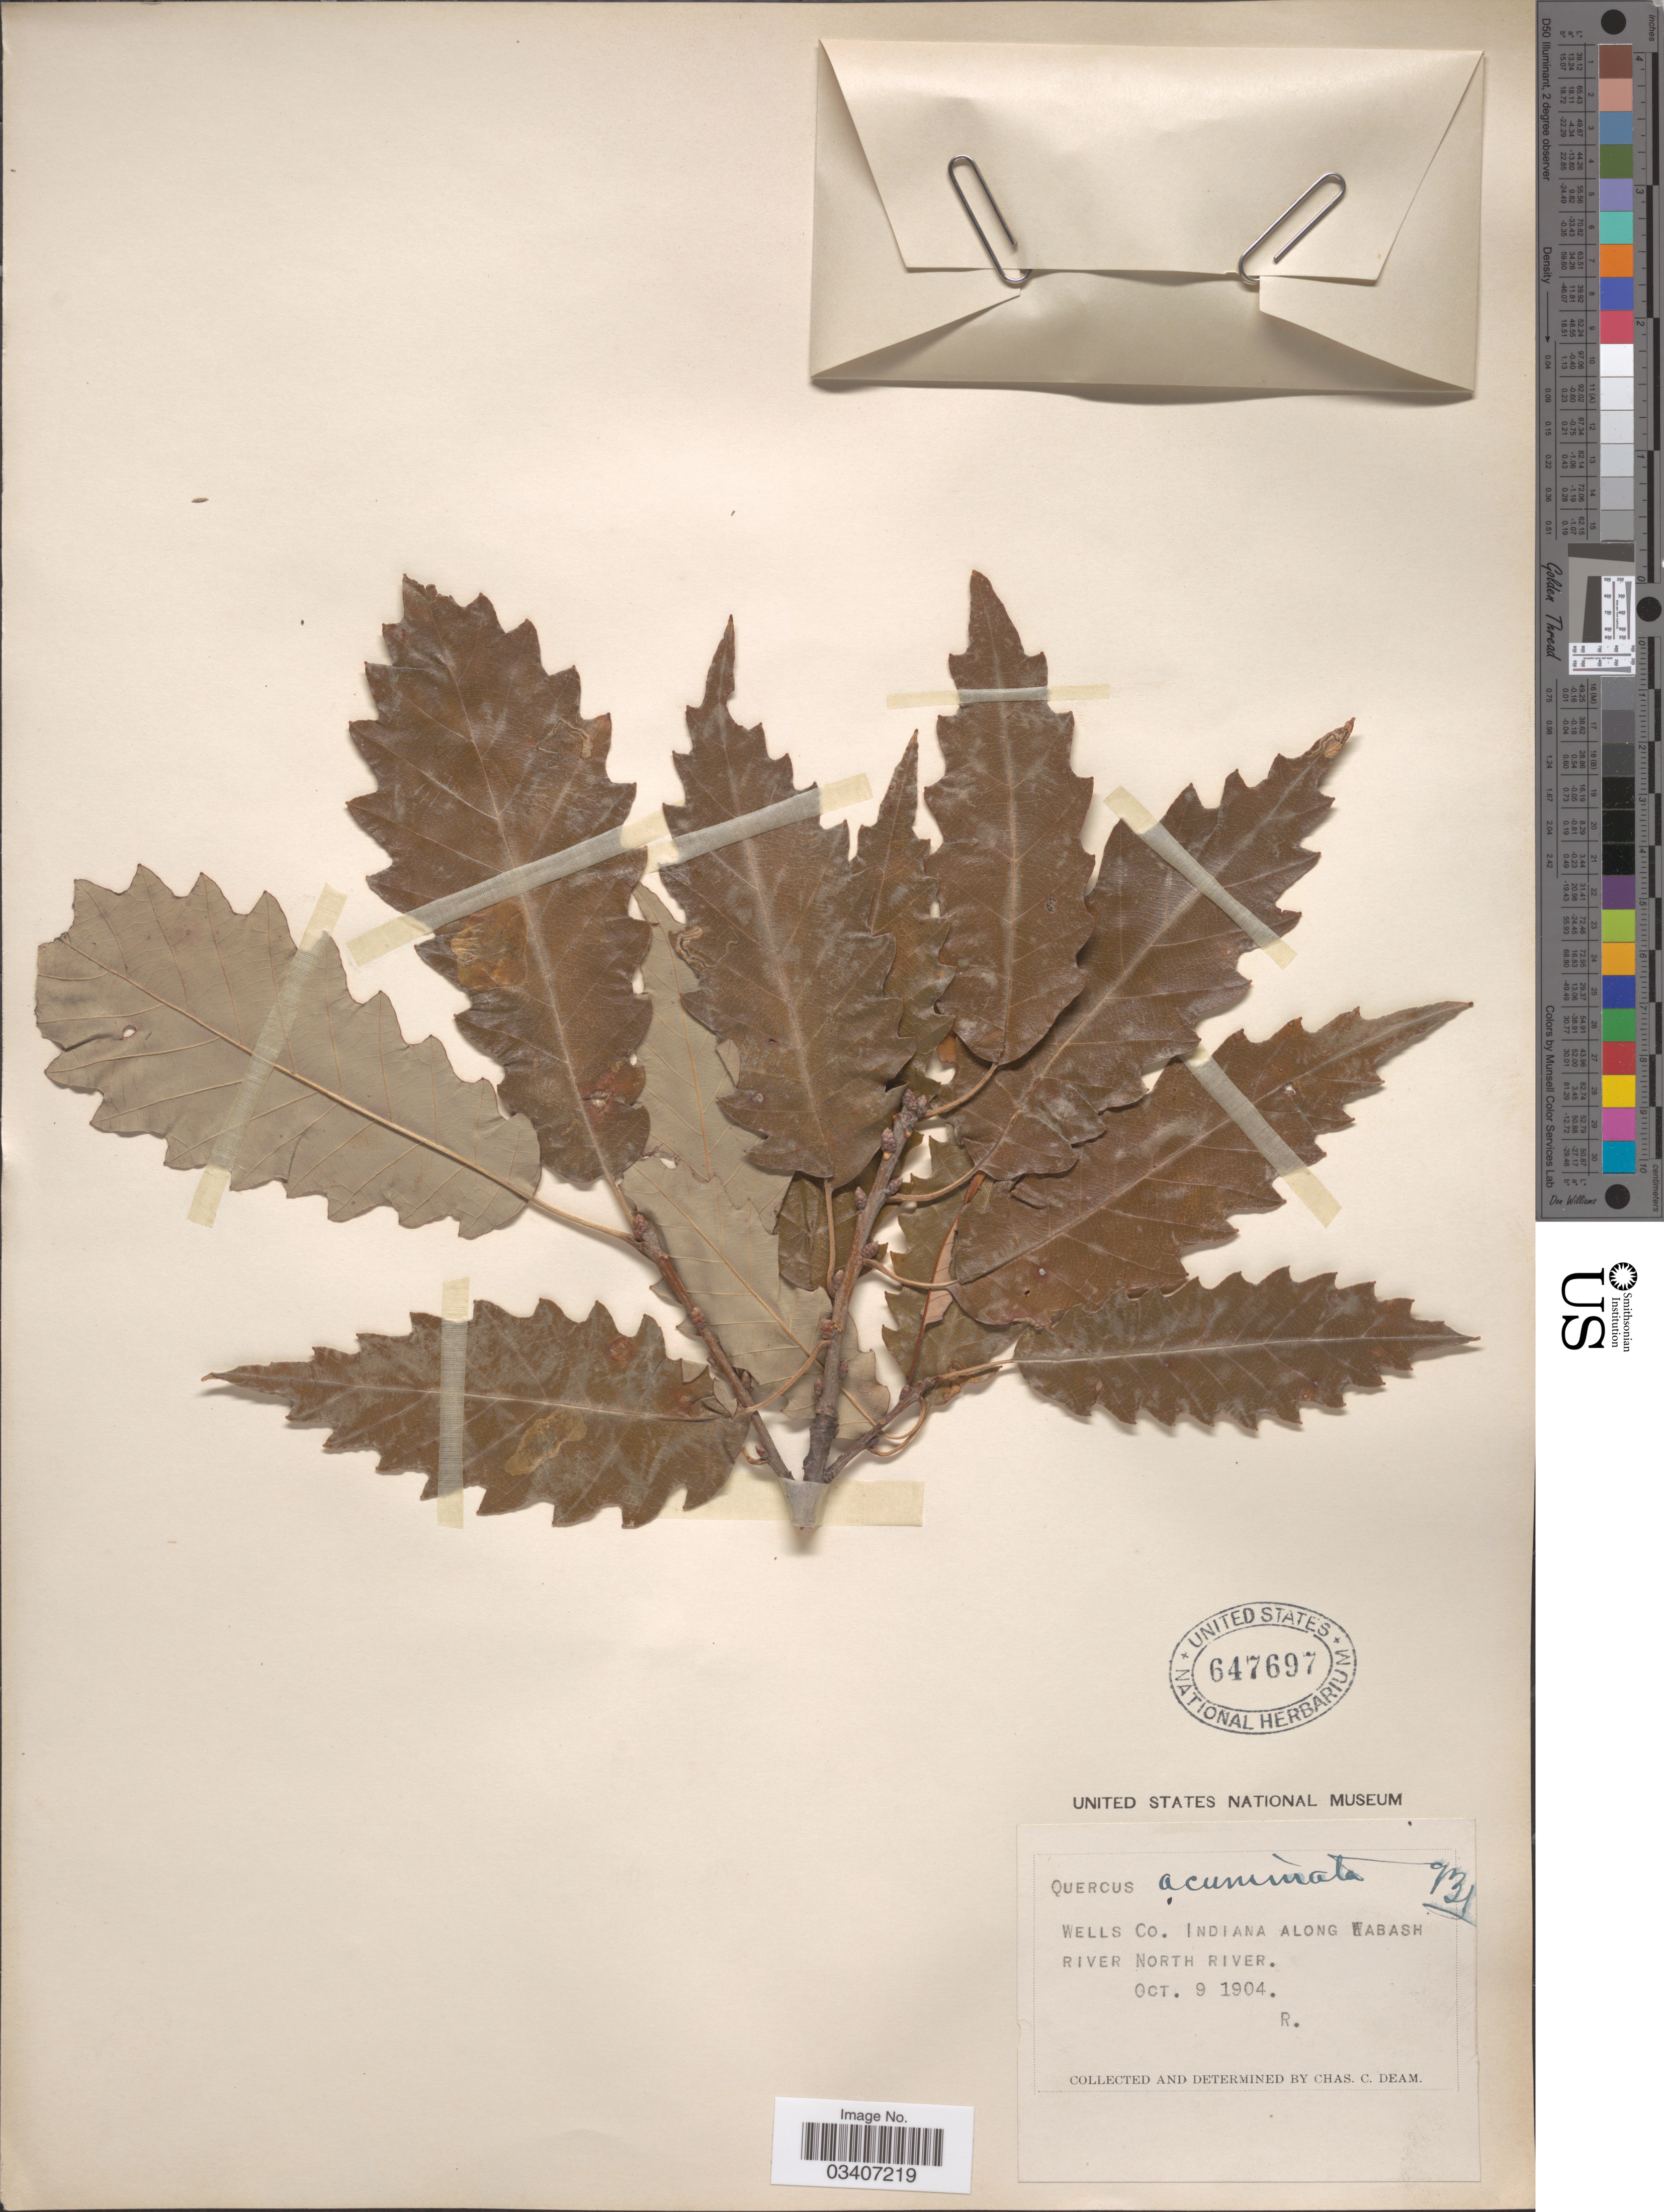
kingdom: Plantae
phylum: Tracheophyta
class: Magnoliopsida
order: Fagales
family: Fagaceae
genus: Quercus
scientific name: Quercus muehlenbergii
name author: Engelm.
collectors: C. C. Deam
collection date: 1904-10-09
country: United States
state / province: Indiana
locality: Wells Co. Along Wabash River North River.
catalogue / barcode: US 647697